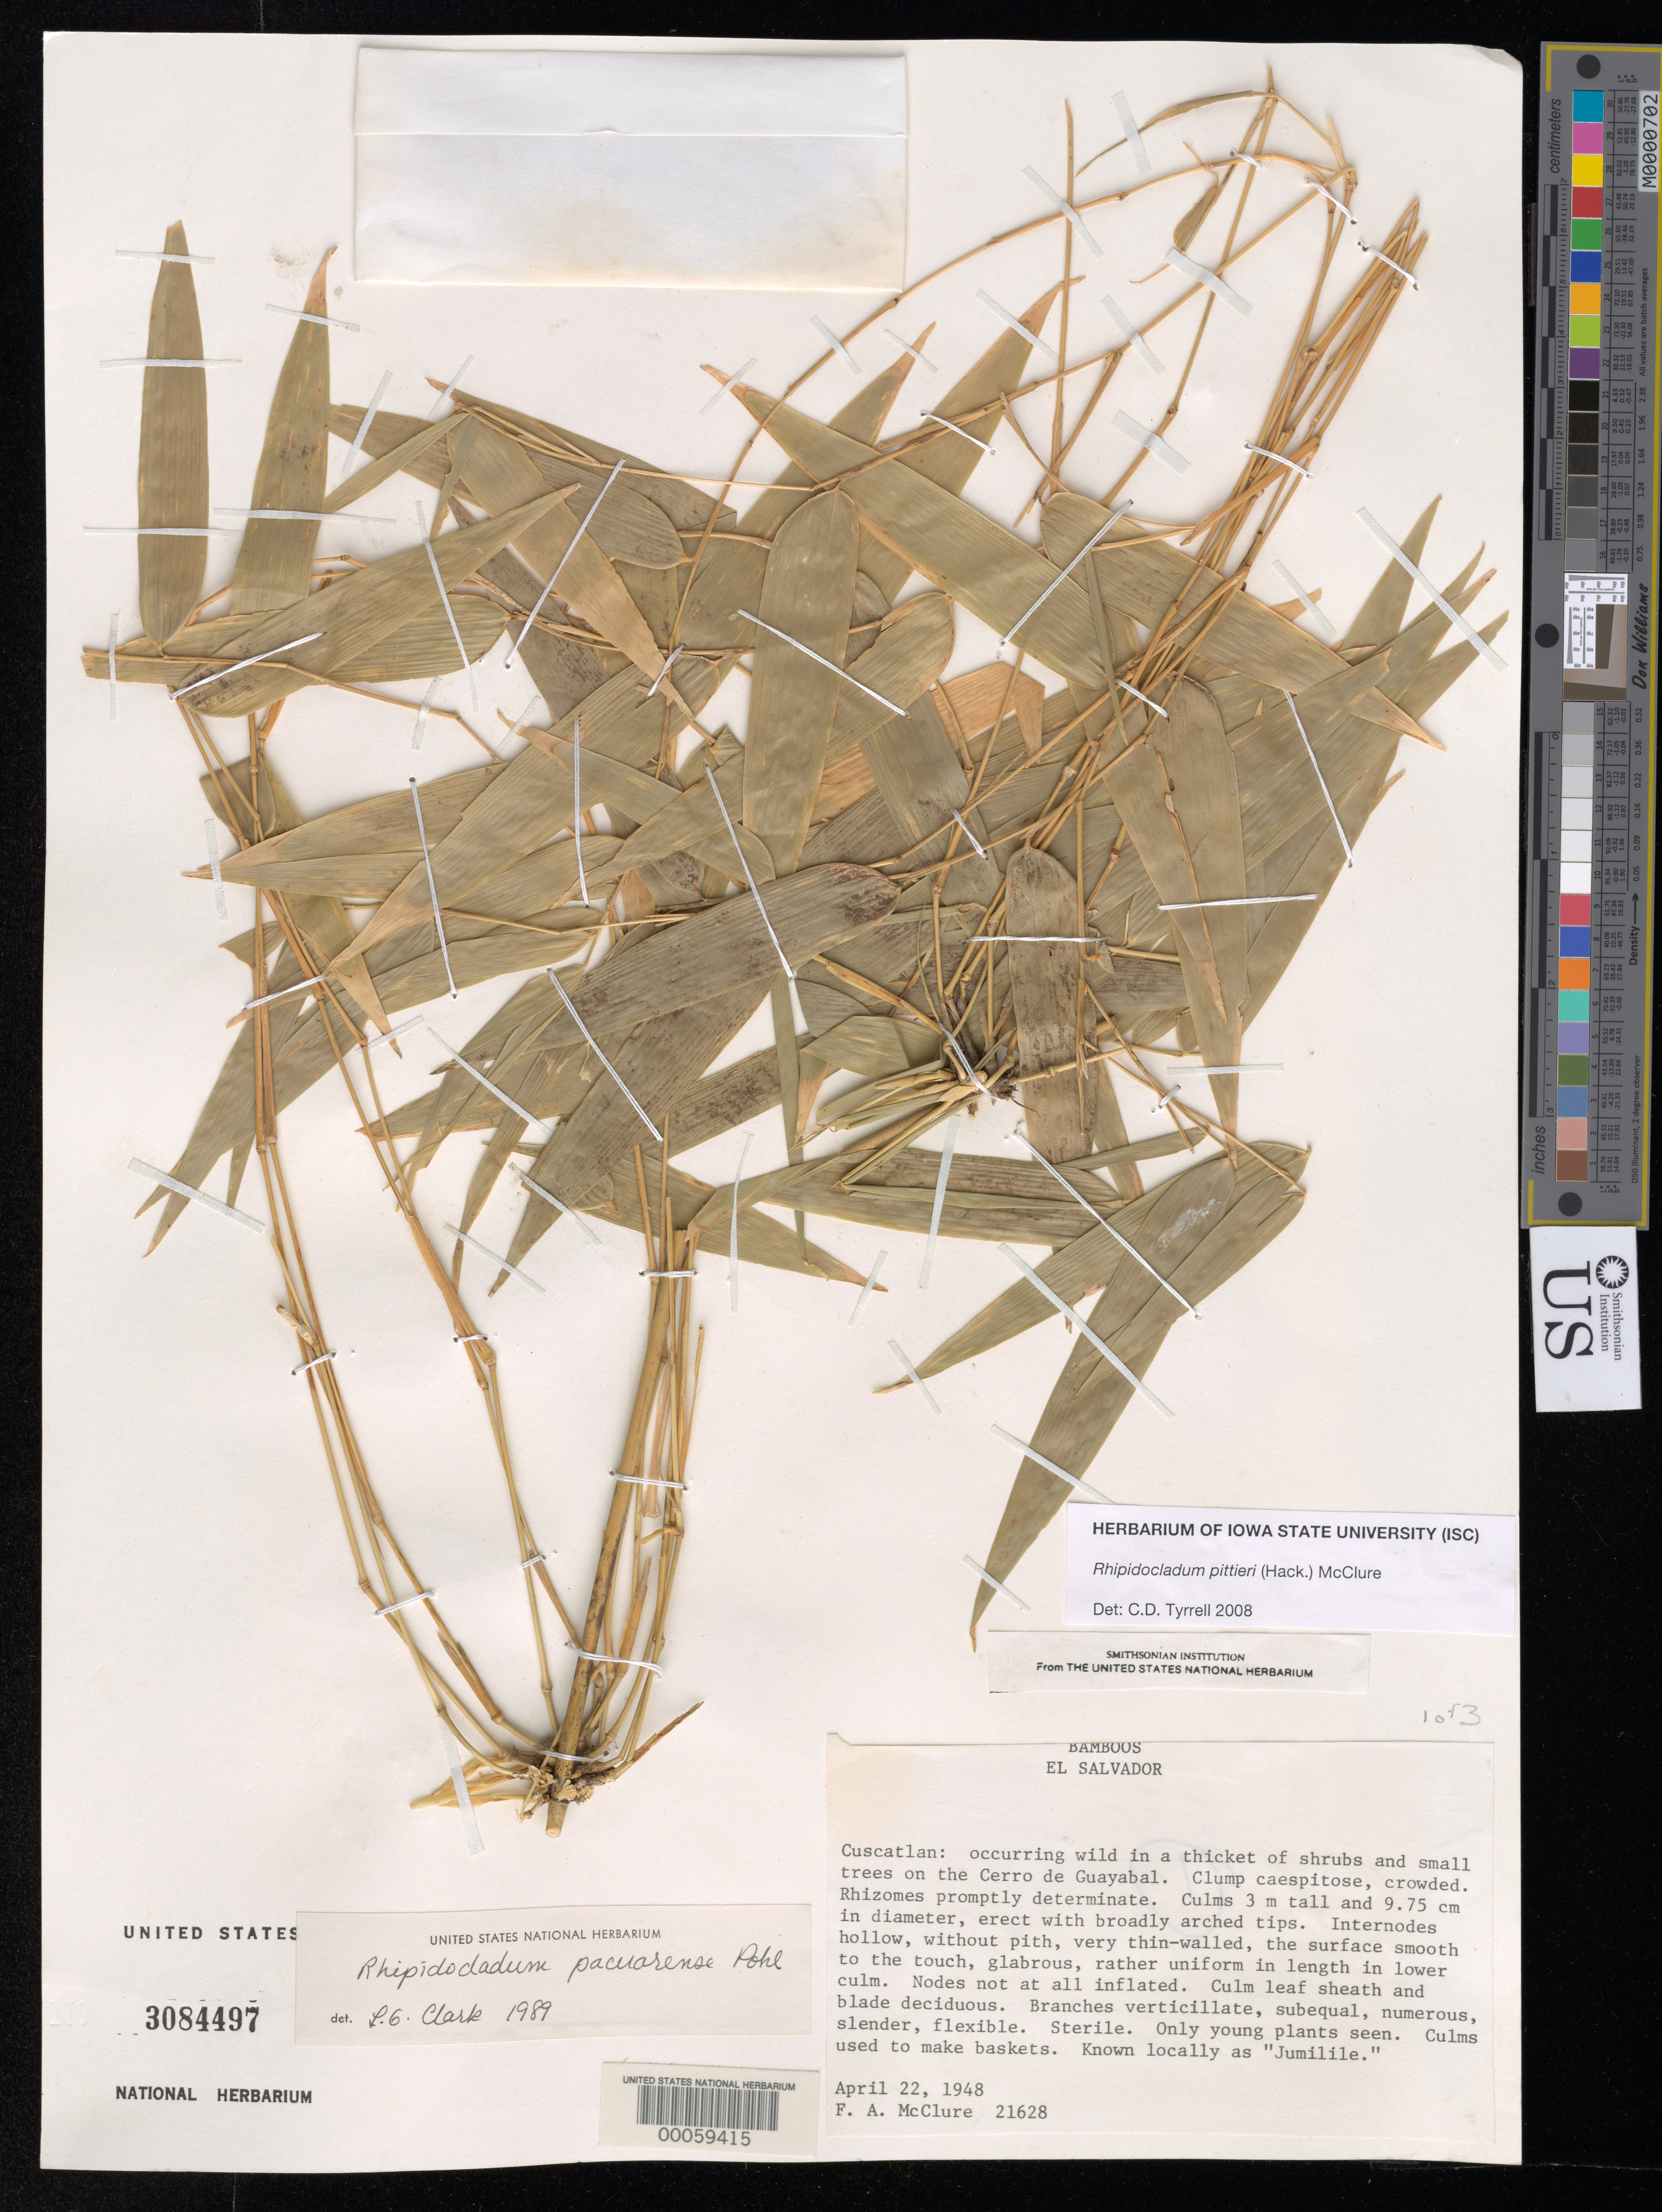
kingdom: Plantae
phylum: Tracheophyta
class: Liliopsida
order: Poales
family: Poaceae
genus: Rhipidocladum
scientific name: Rhipidocladum pittieri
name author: (J. Hack.) McClure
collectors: F. A. McClure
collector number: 21628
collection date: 1948-04-22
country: El Salvador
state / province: Cuscatlan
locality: In a thicket of shrubs and small trees on the Cerro de Guayabal.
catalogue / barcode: US 3084497